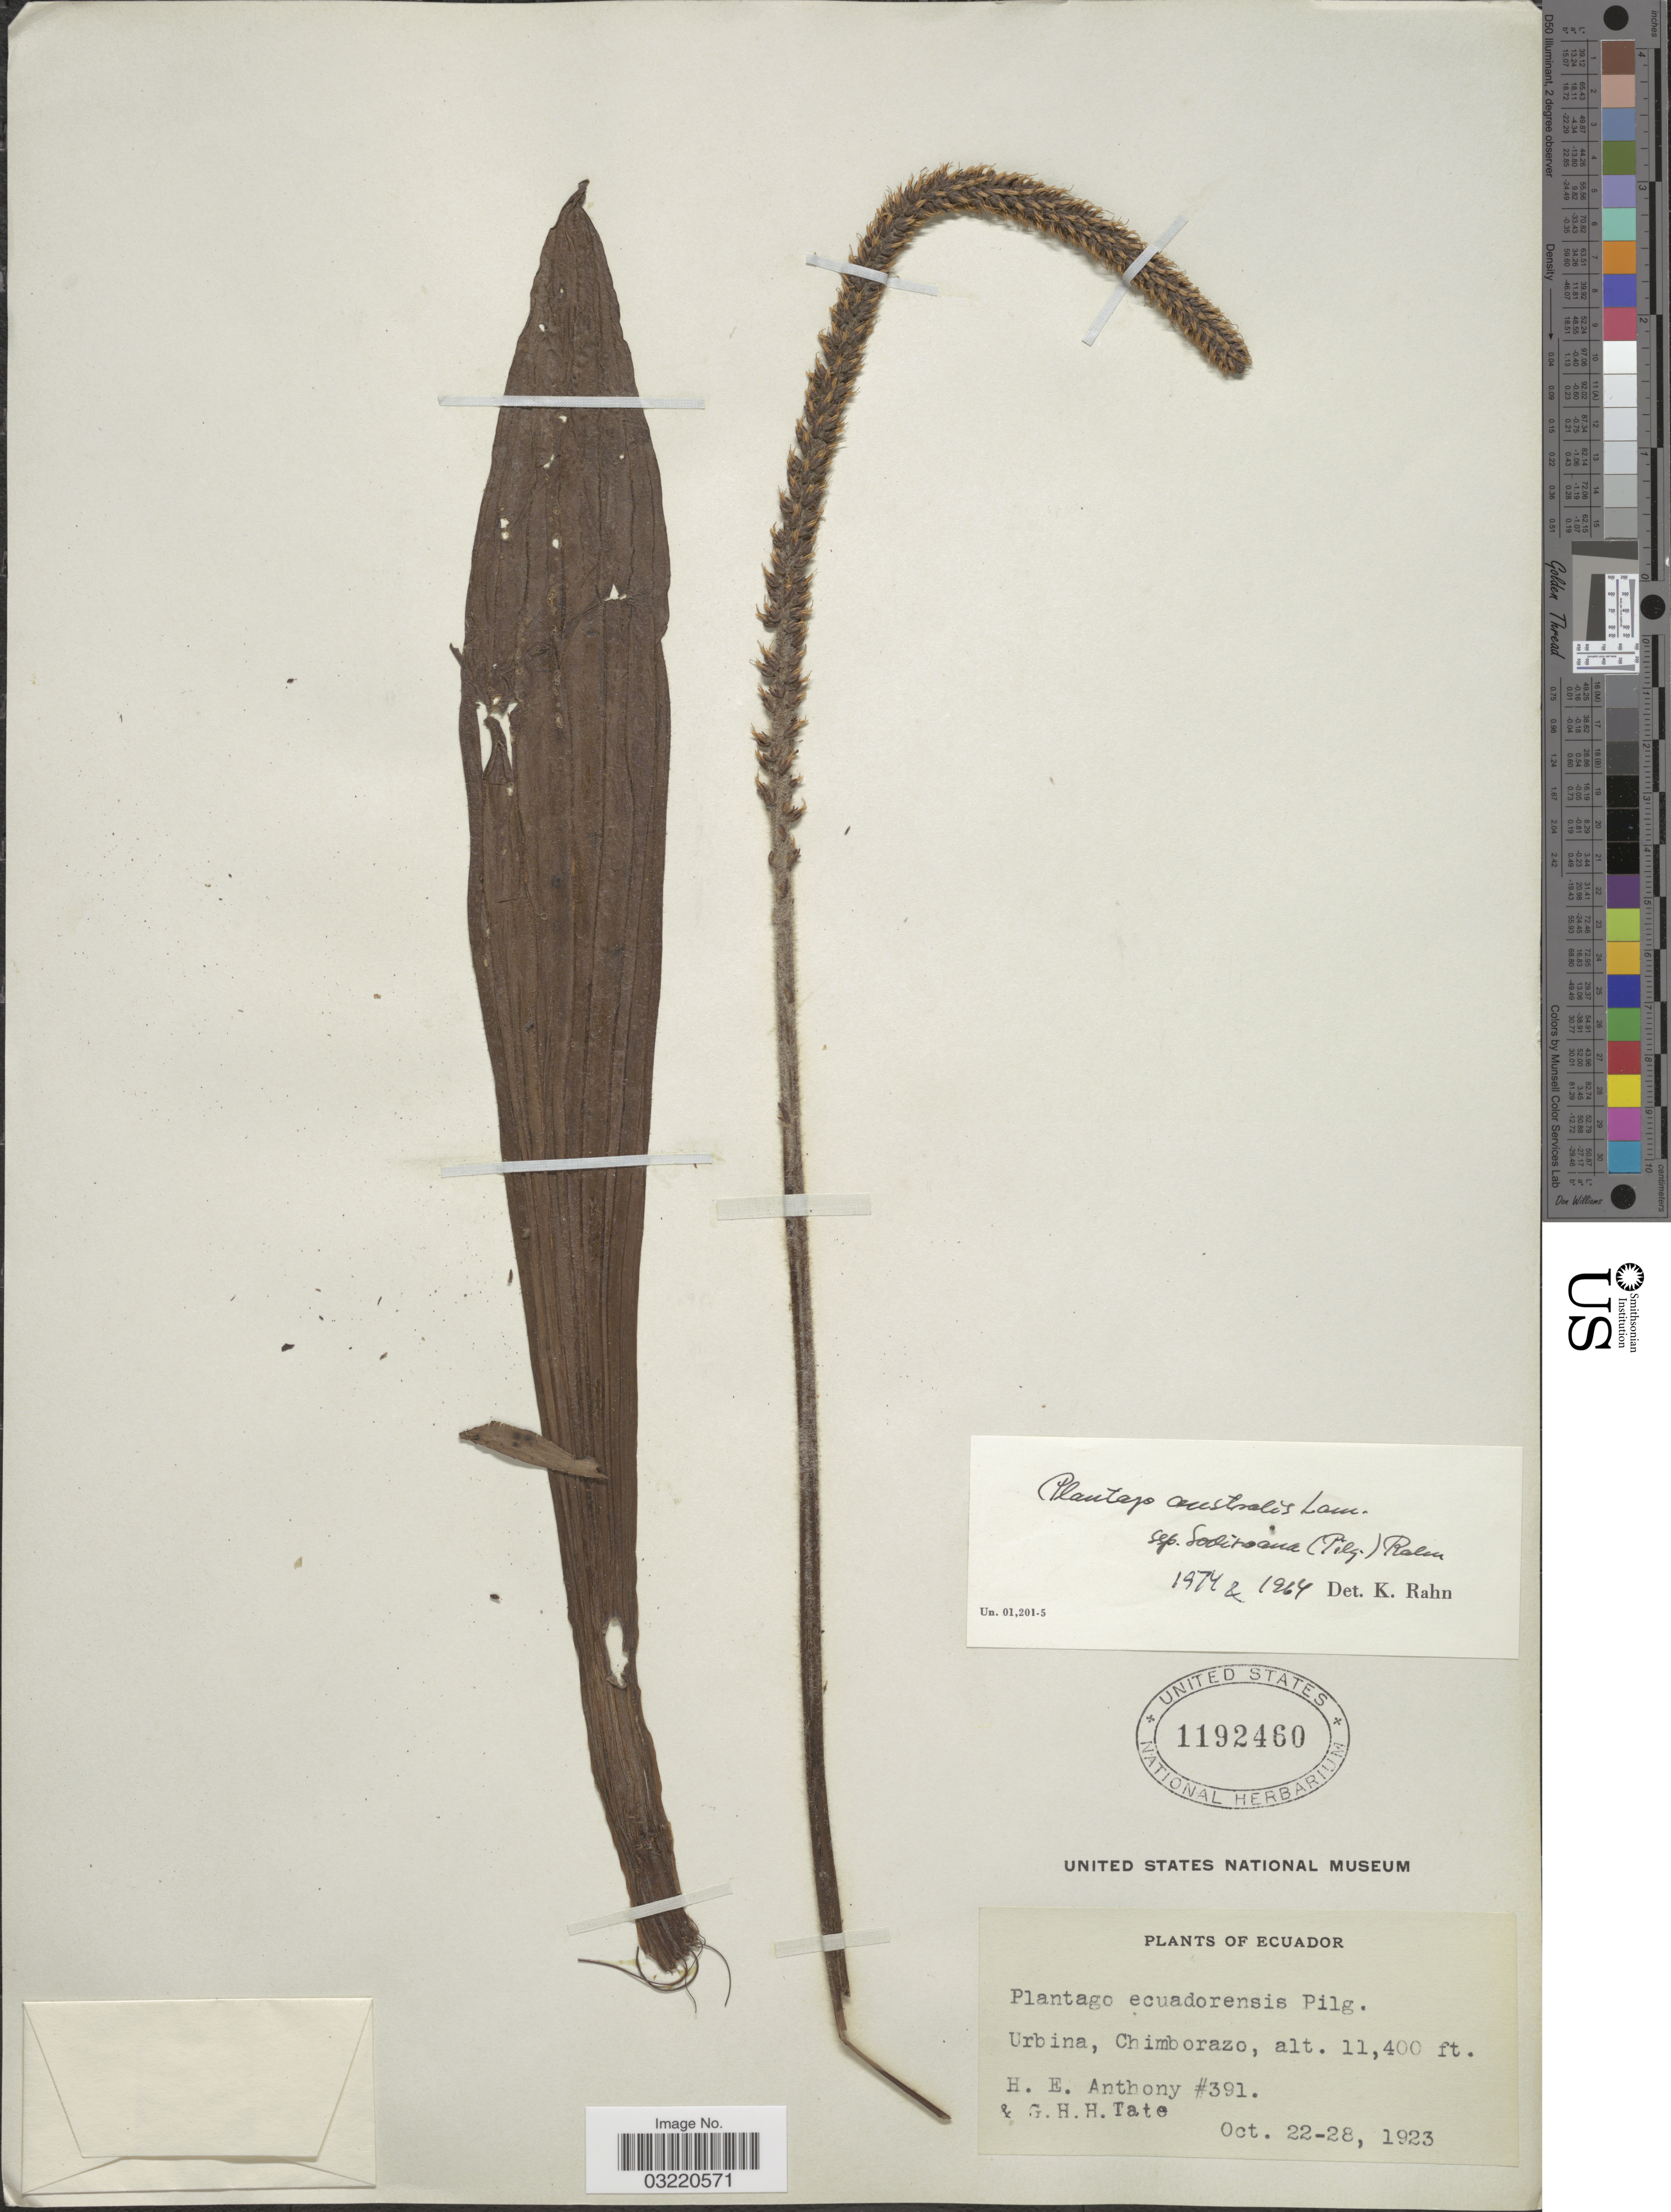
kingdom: Plantae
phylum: Tracheophyta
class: Magnoliopsida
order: Lamiales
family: Plantaginaceae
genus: Plantago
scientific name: Plantago australis subsp. sodiroana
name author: (Pilg.) Rahn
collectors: H. E. Anthony & G. H. H.Tate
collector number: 391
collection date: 1923-10-22/1923-10-28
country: Ecuador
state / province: Chimborazo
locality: Urbina.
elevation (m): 3475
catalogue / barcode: US 1192460